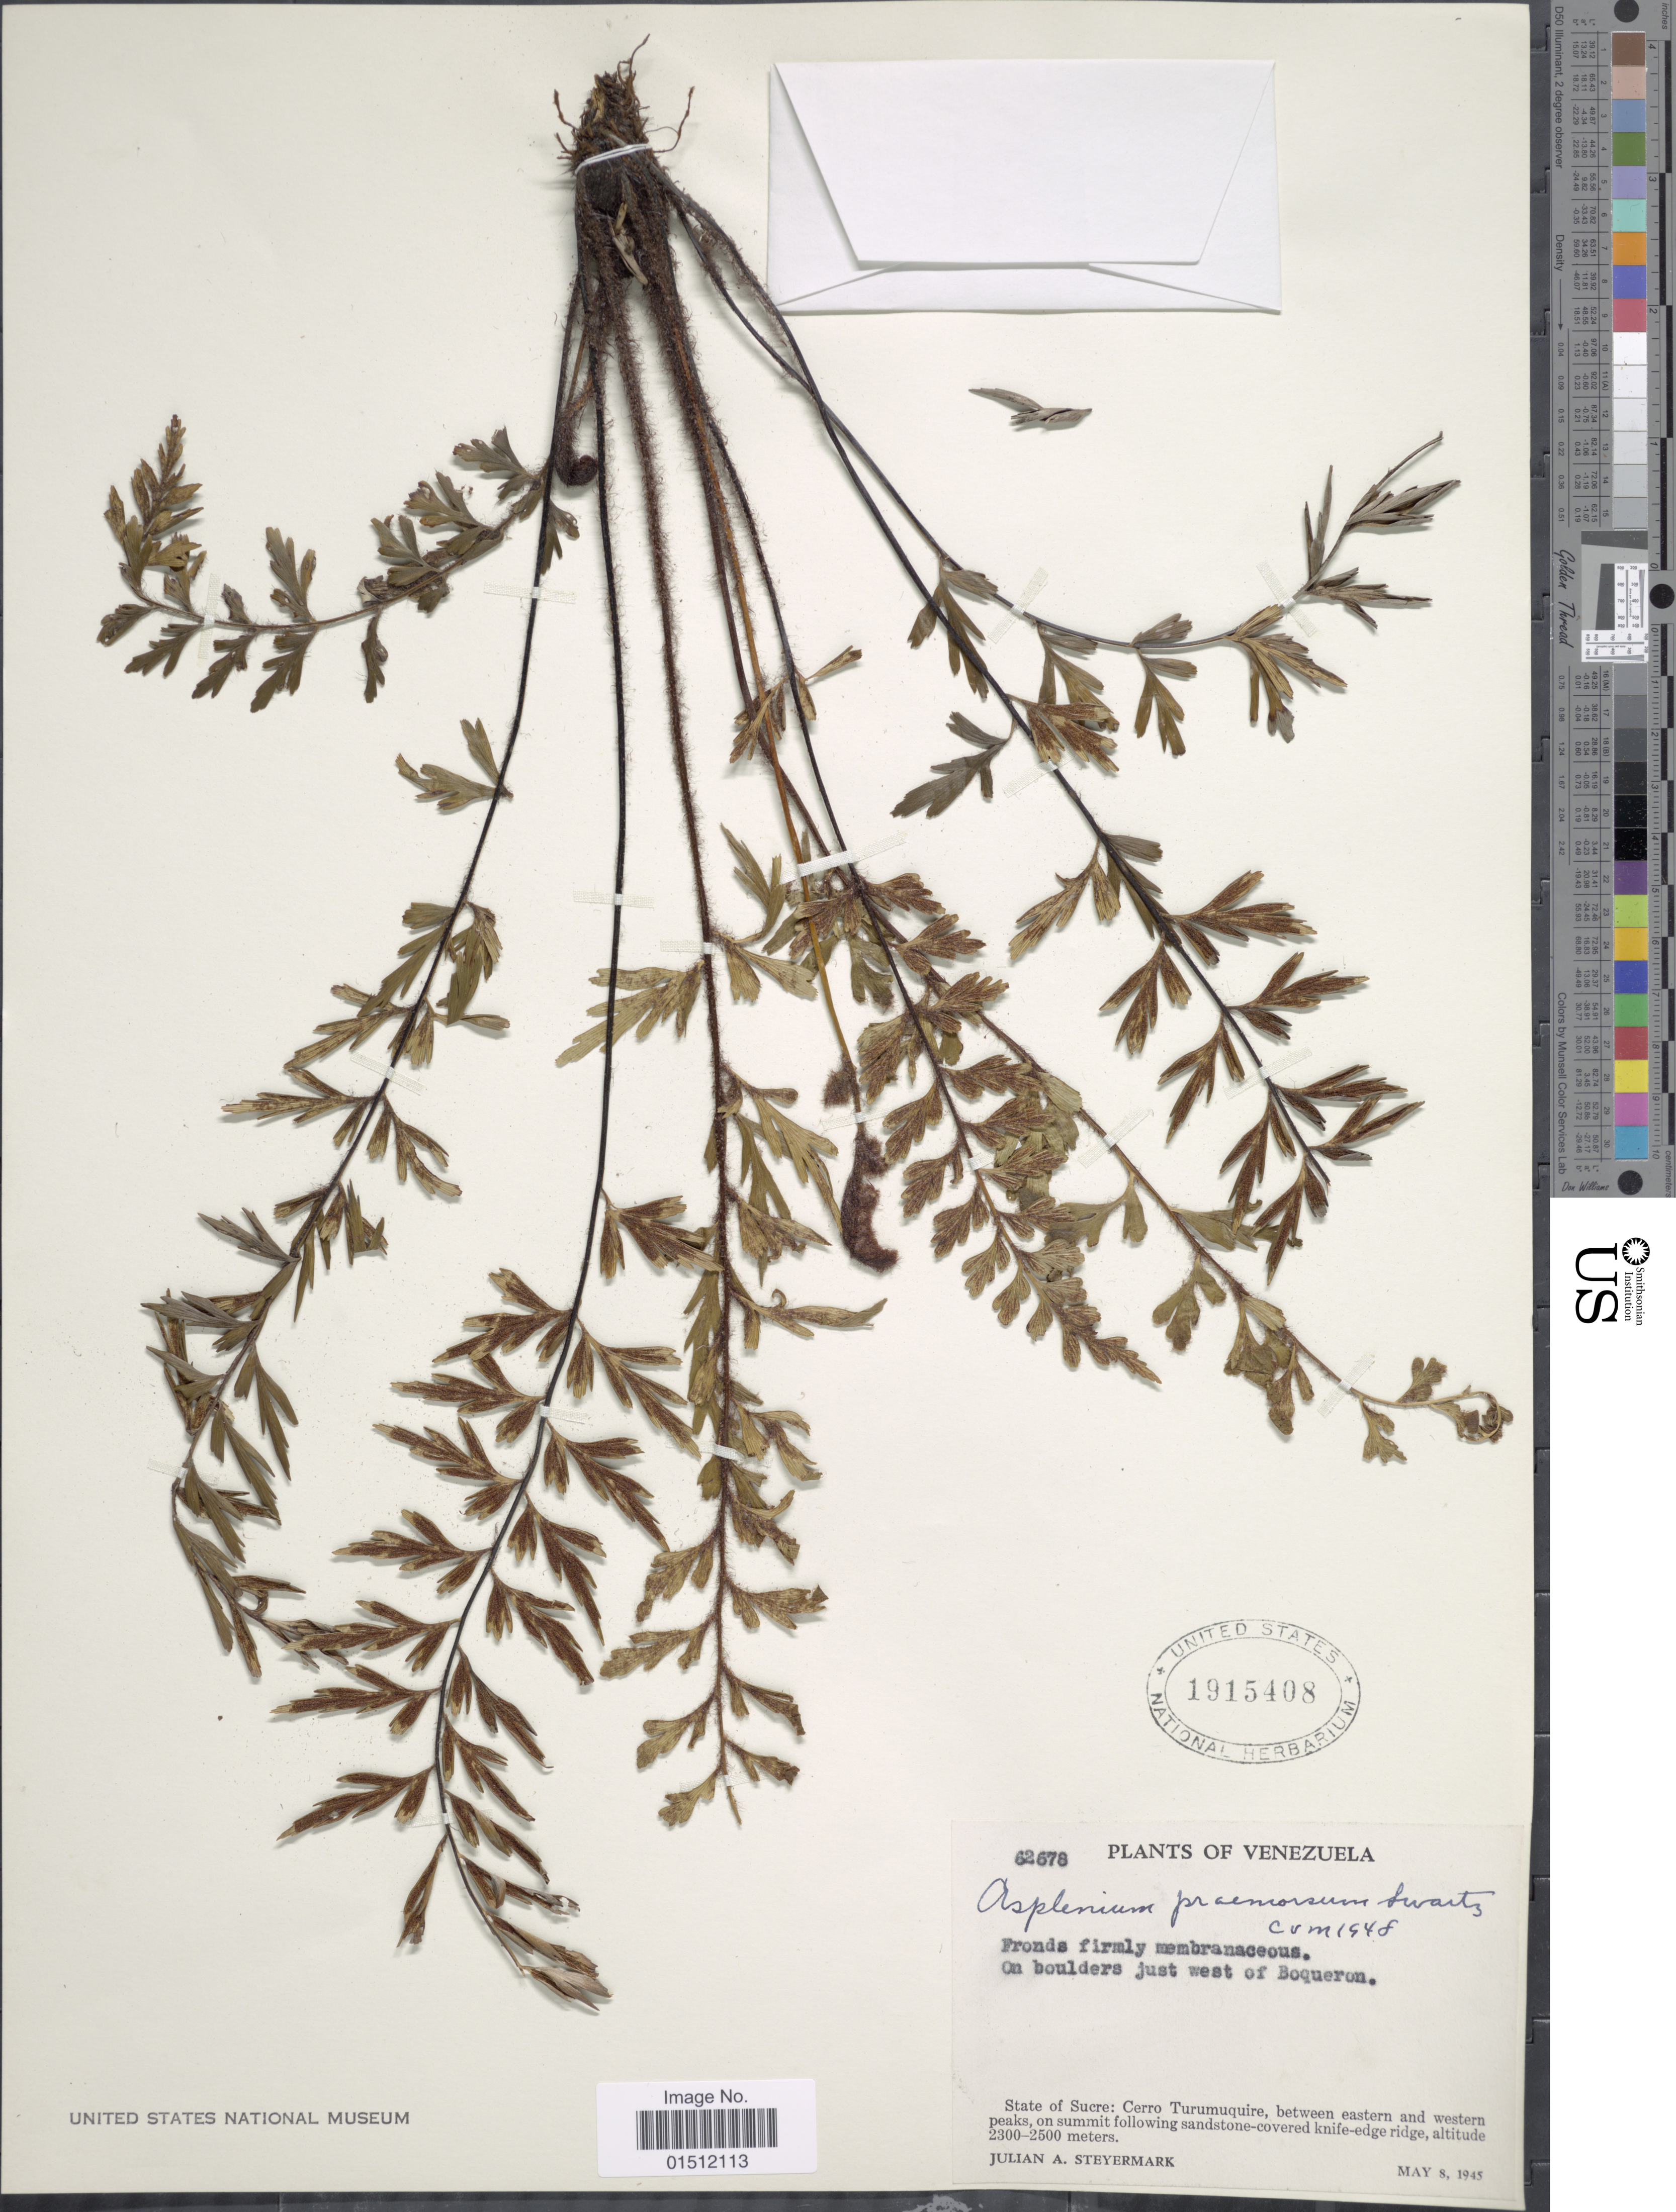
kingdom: Plantae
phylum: Tracheophyta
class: Polypodiopsida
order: Polypodiales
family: Aspleniaceae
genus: Asplenium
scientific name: Asplenium praemorsum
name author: Sw.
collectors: J. Steyermark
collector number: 62676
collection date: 1945-05-08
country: Venezuela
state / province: Sucre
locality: State of Sucre: Cerro Turumuquire, between eastern and western peaks.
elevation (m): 2300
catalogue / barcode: US 1915408